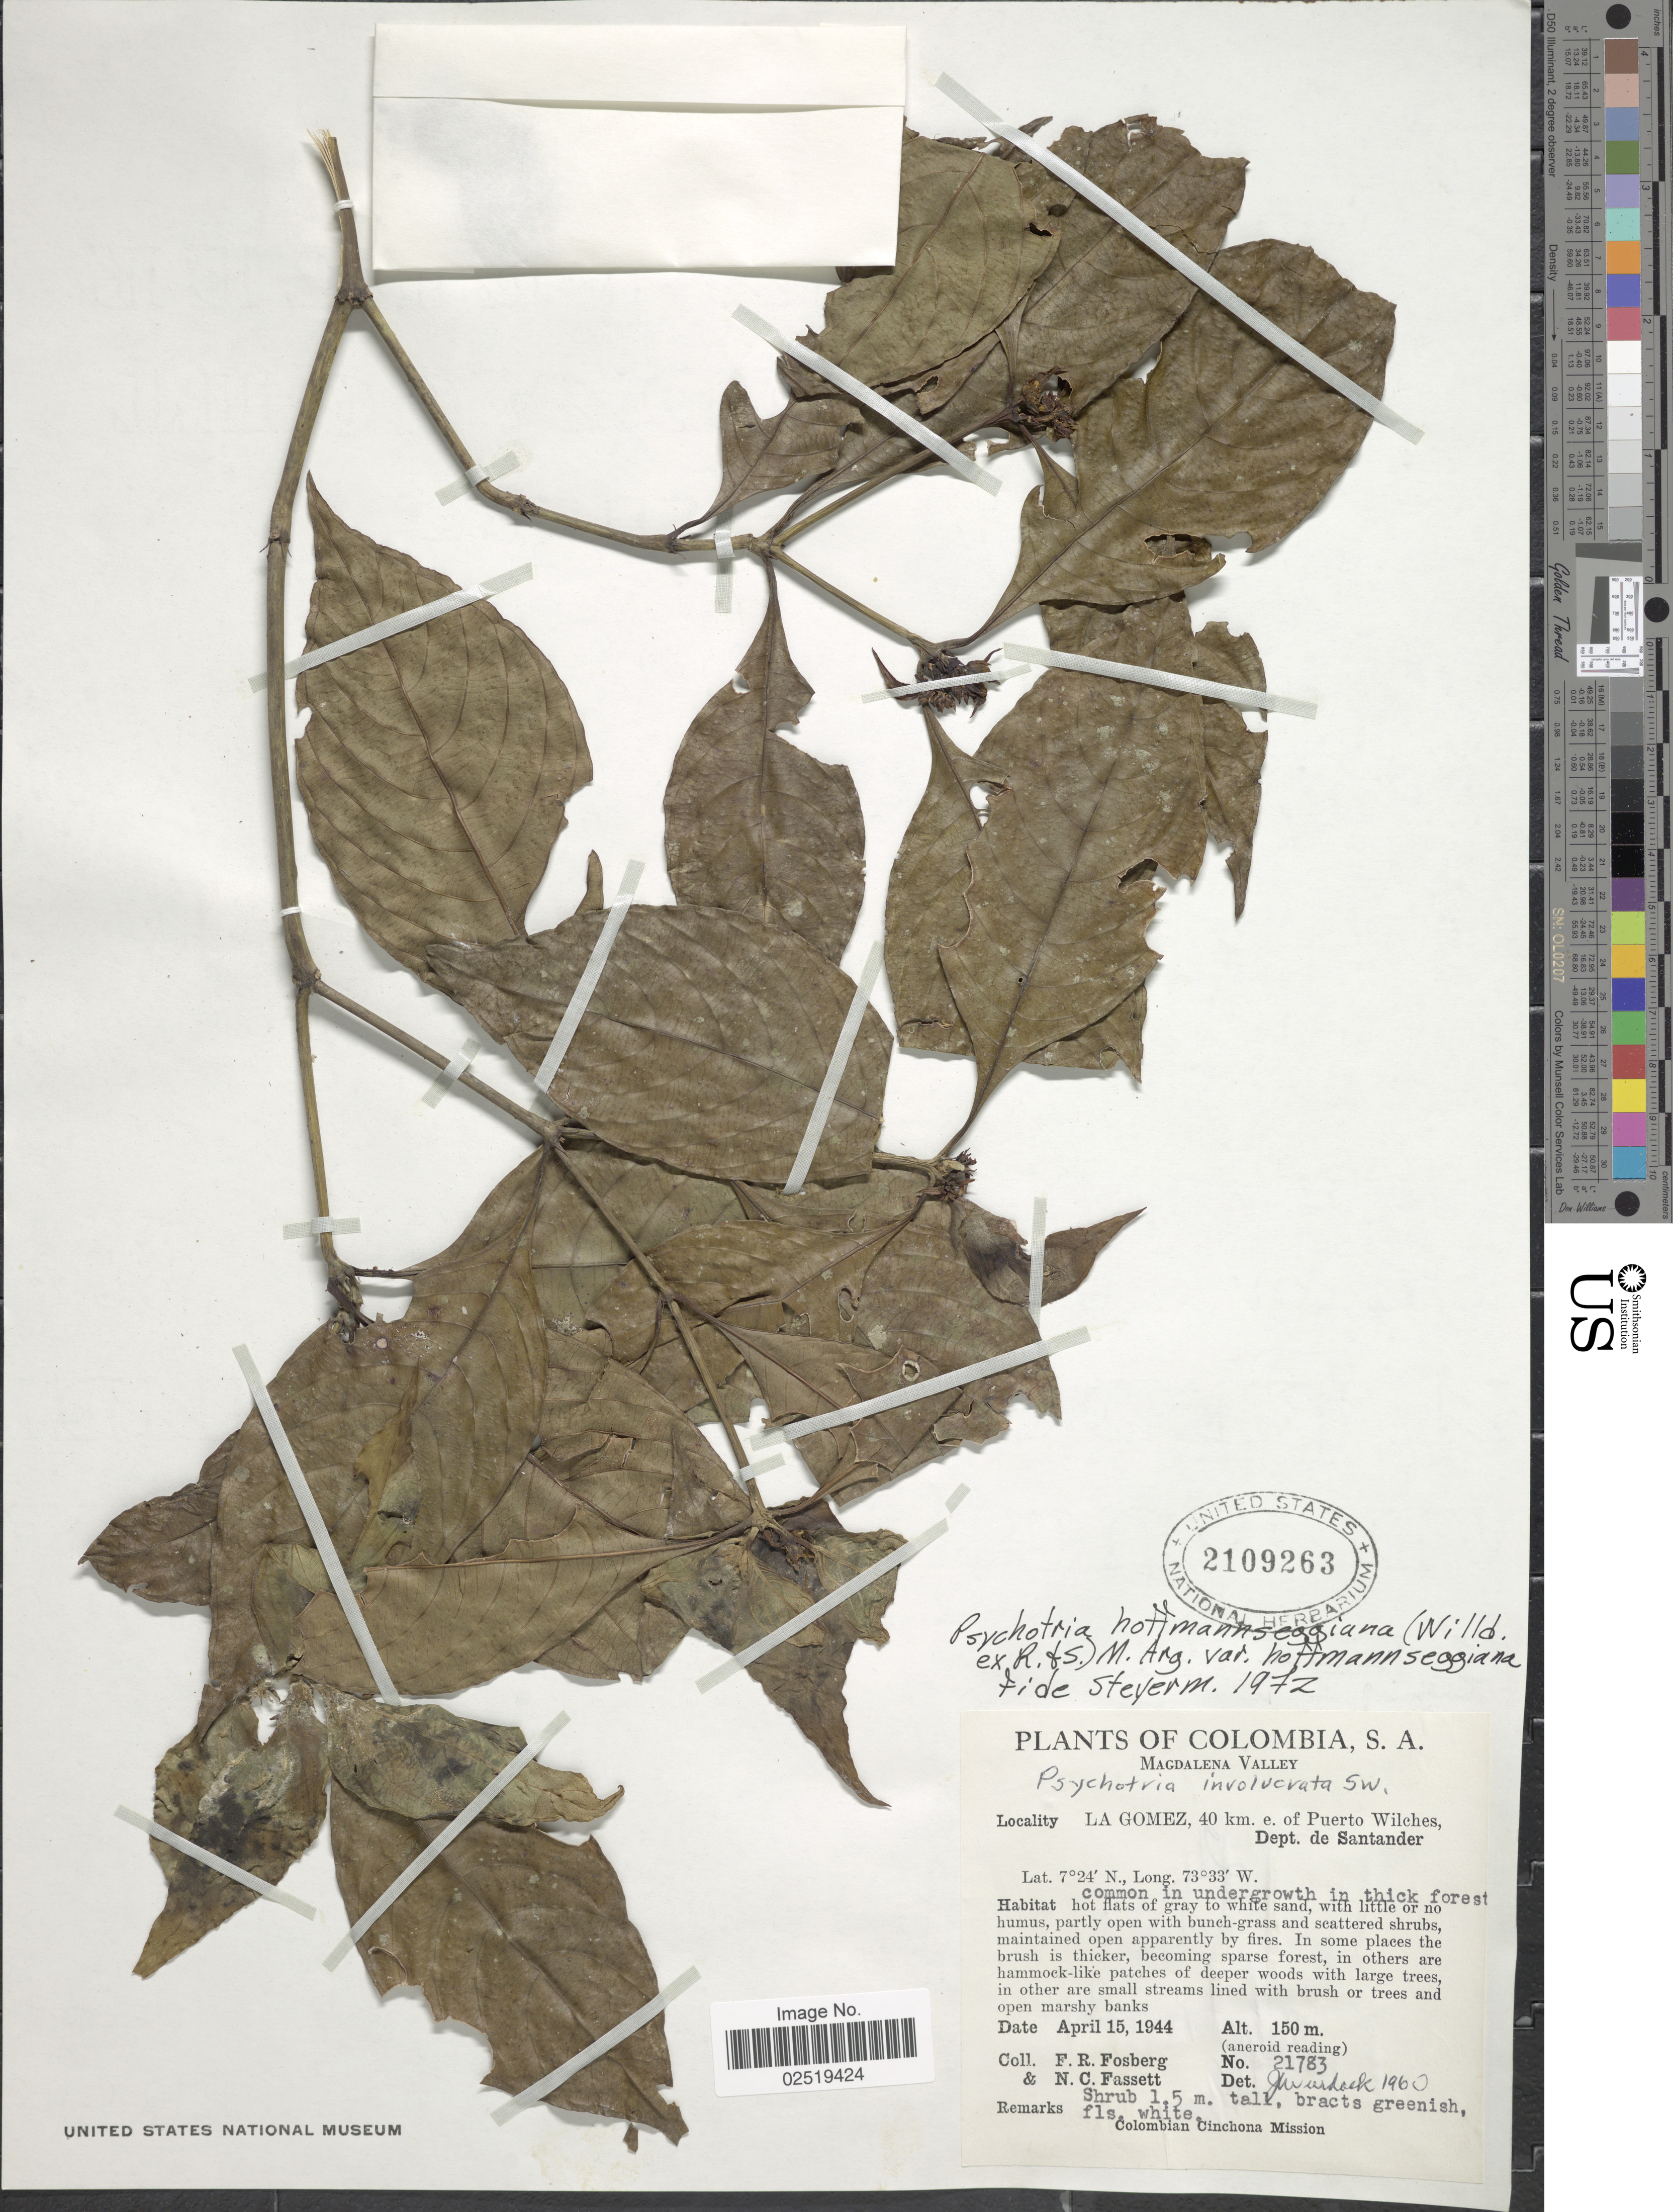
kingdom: Plantae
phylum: Tracheophyta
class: Magnoliopsida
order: Gentianales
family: Rubiaceae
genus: Psychotria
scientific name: Psychotria hoffmannseggiana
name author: (Willd. ex Roem. & Schult.) Müll. Arg.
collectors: F. R. Fosberg & N. C. Fassett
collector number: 21783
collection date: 1944-04-15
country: Colombia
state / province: Santander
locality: S.A., Magdalena Valley, La Gomez, 40 km. e. of Puerto Wilches, common in undergrowth in thick forest.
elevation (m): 150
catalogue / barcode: US 2109263